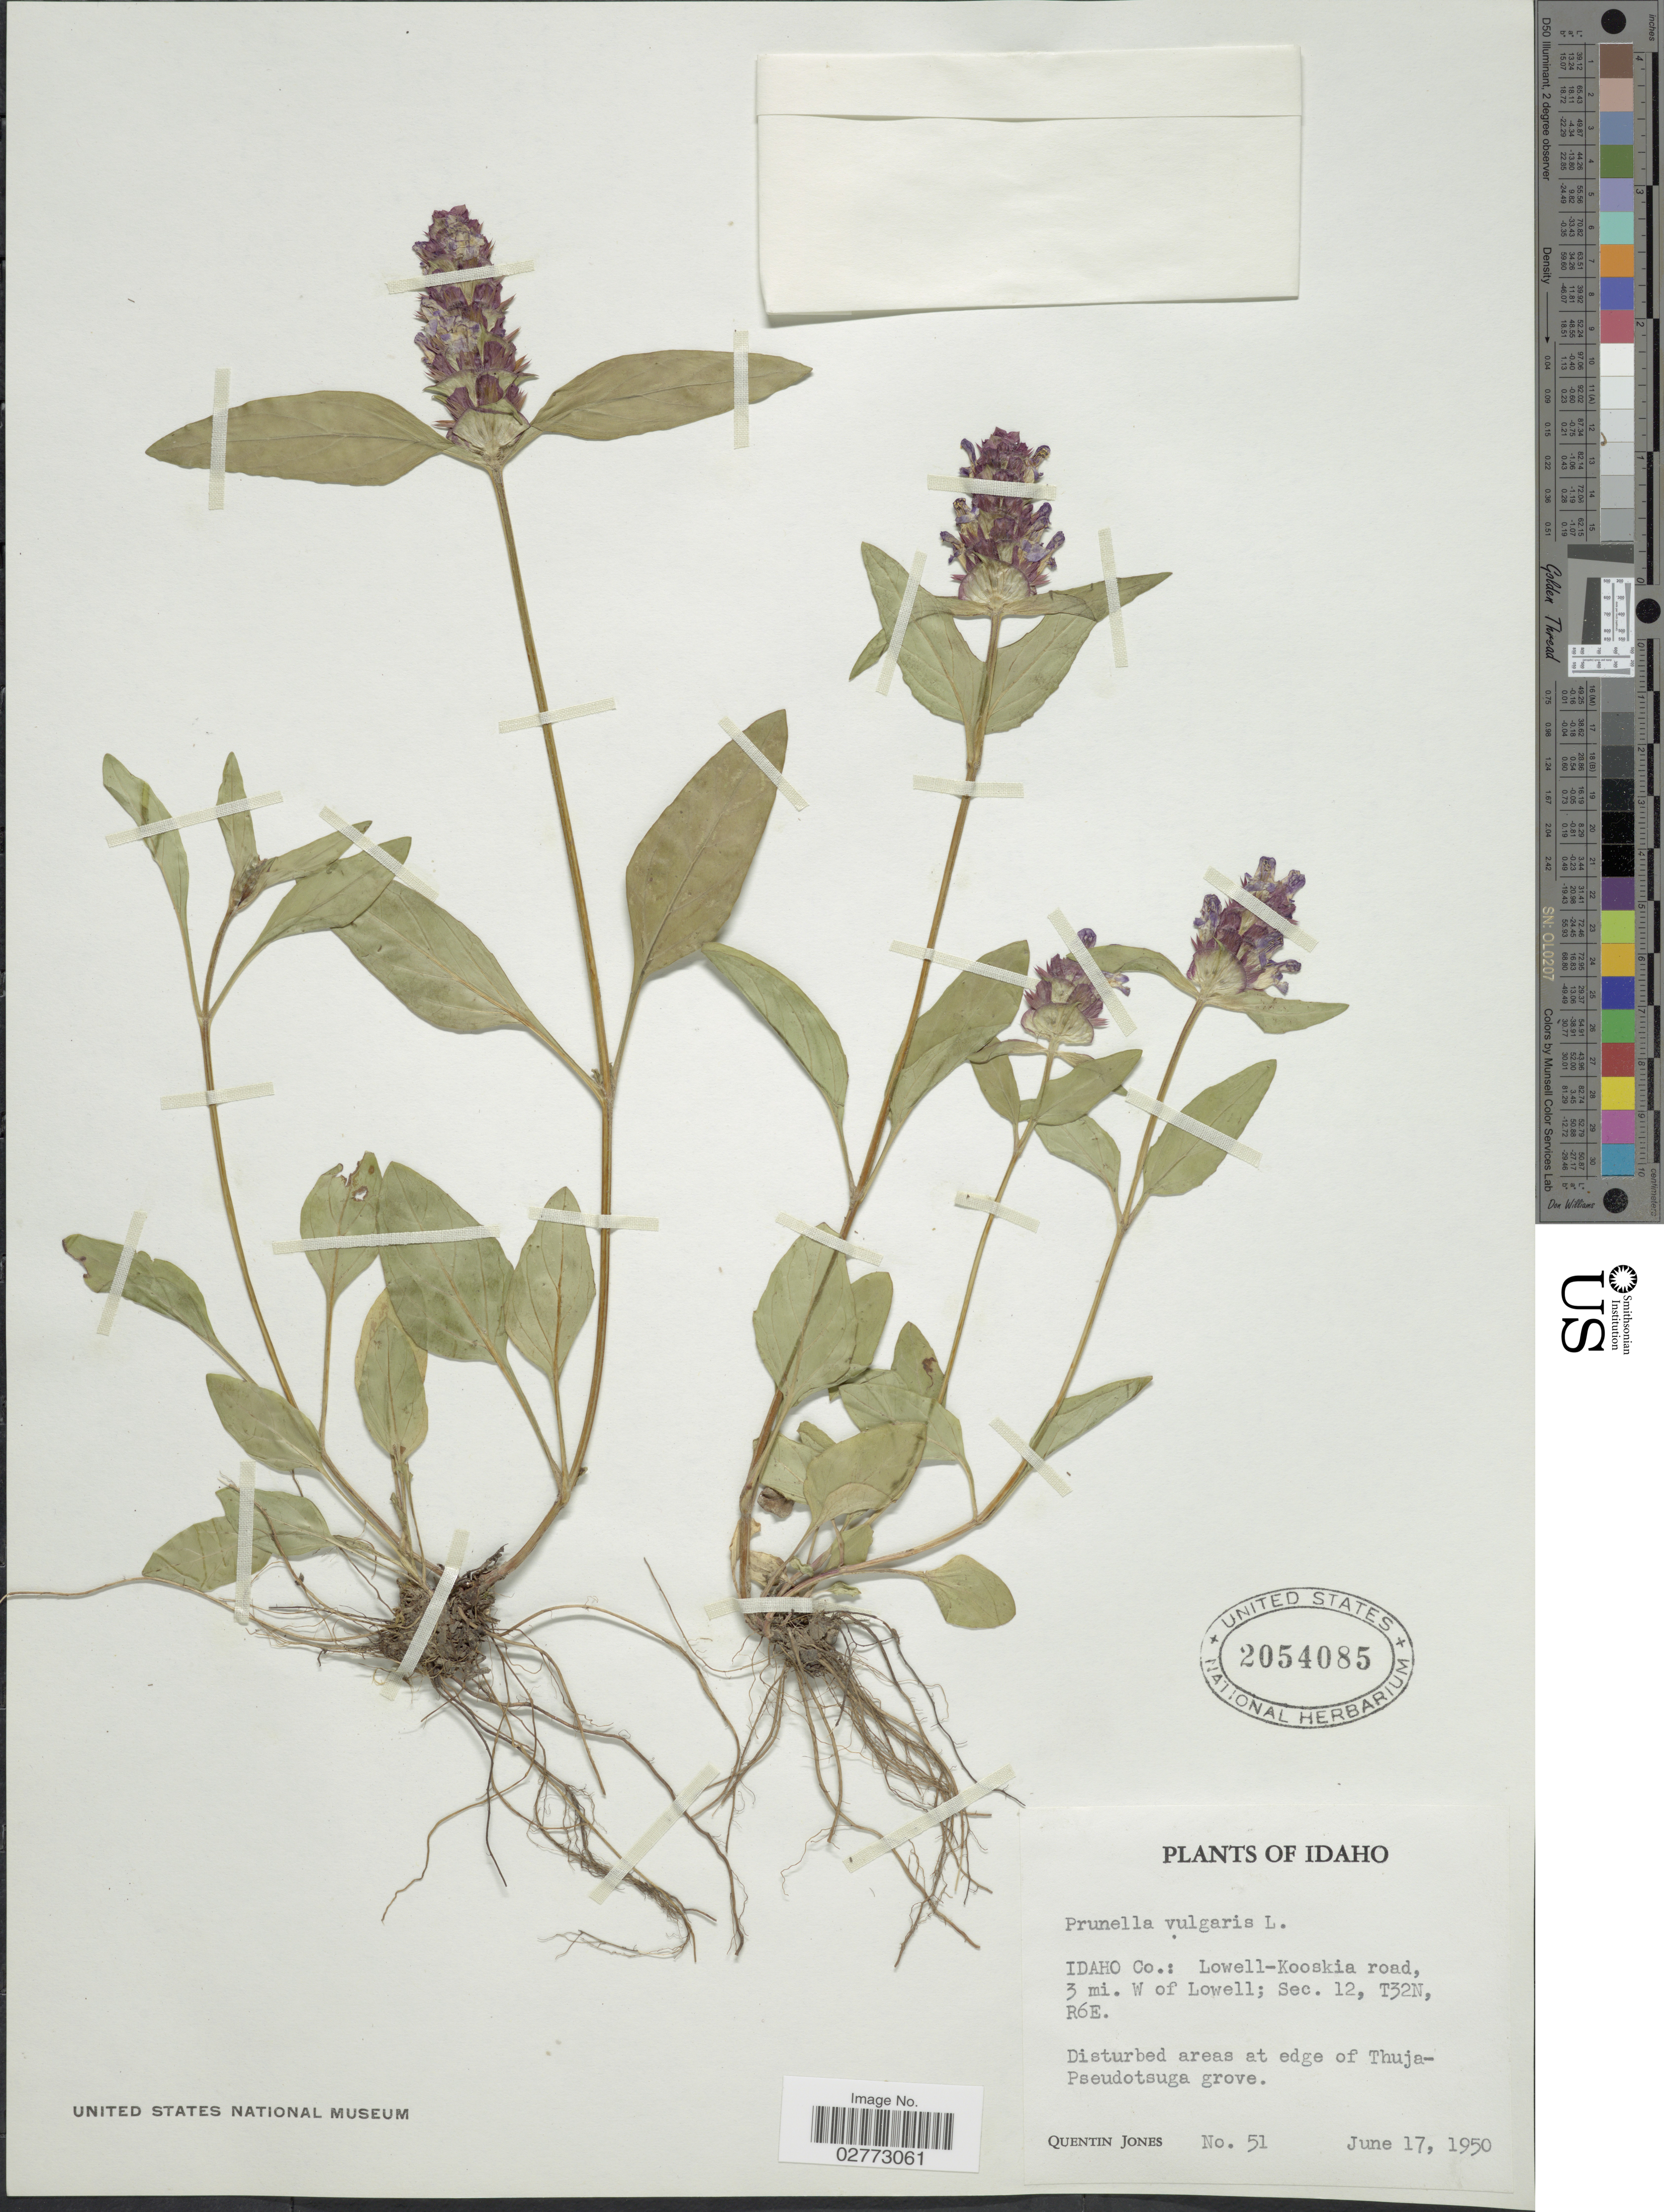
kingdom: Plantae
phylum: Tracheophyta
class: Magnoliopsida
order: Lamiales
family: Lamiaceae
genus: Prunella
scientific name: Prunella vulgaris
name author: L.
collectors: Q. Jones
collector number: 51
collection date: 1950-06-17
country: United States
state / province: Idaho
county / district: Idaho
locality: Lowell-Kooskia road, 3 mi. W of Lowell; Sec. 12, T32N, R6E.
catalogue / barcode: US 2054085